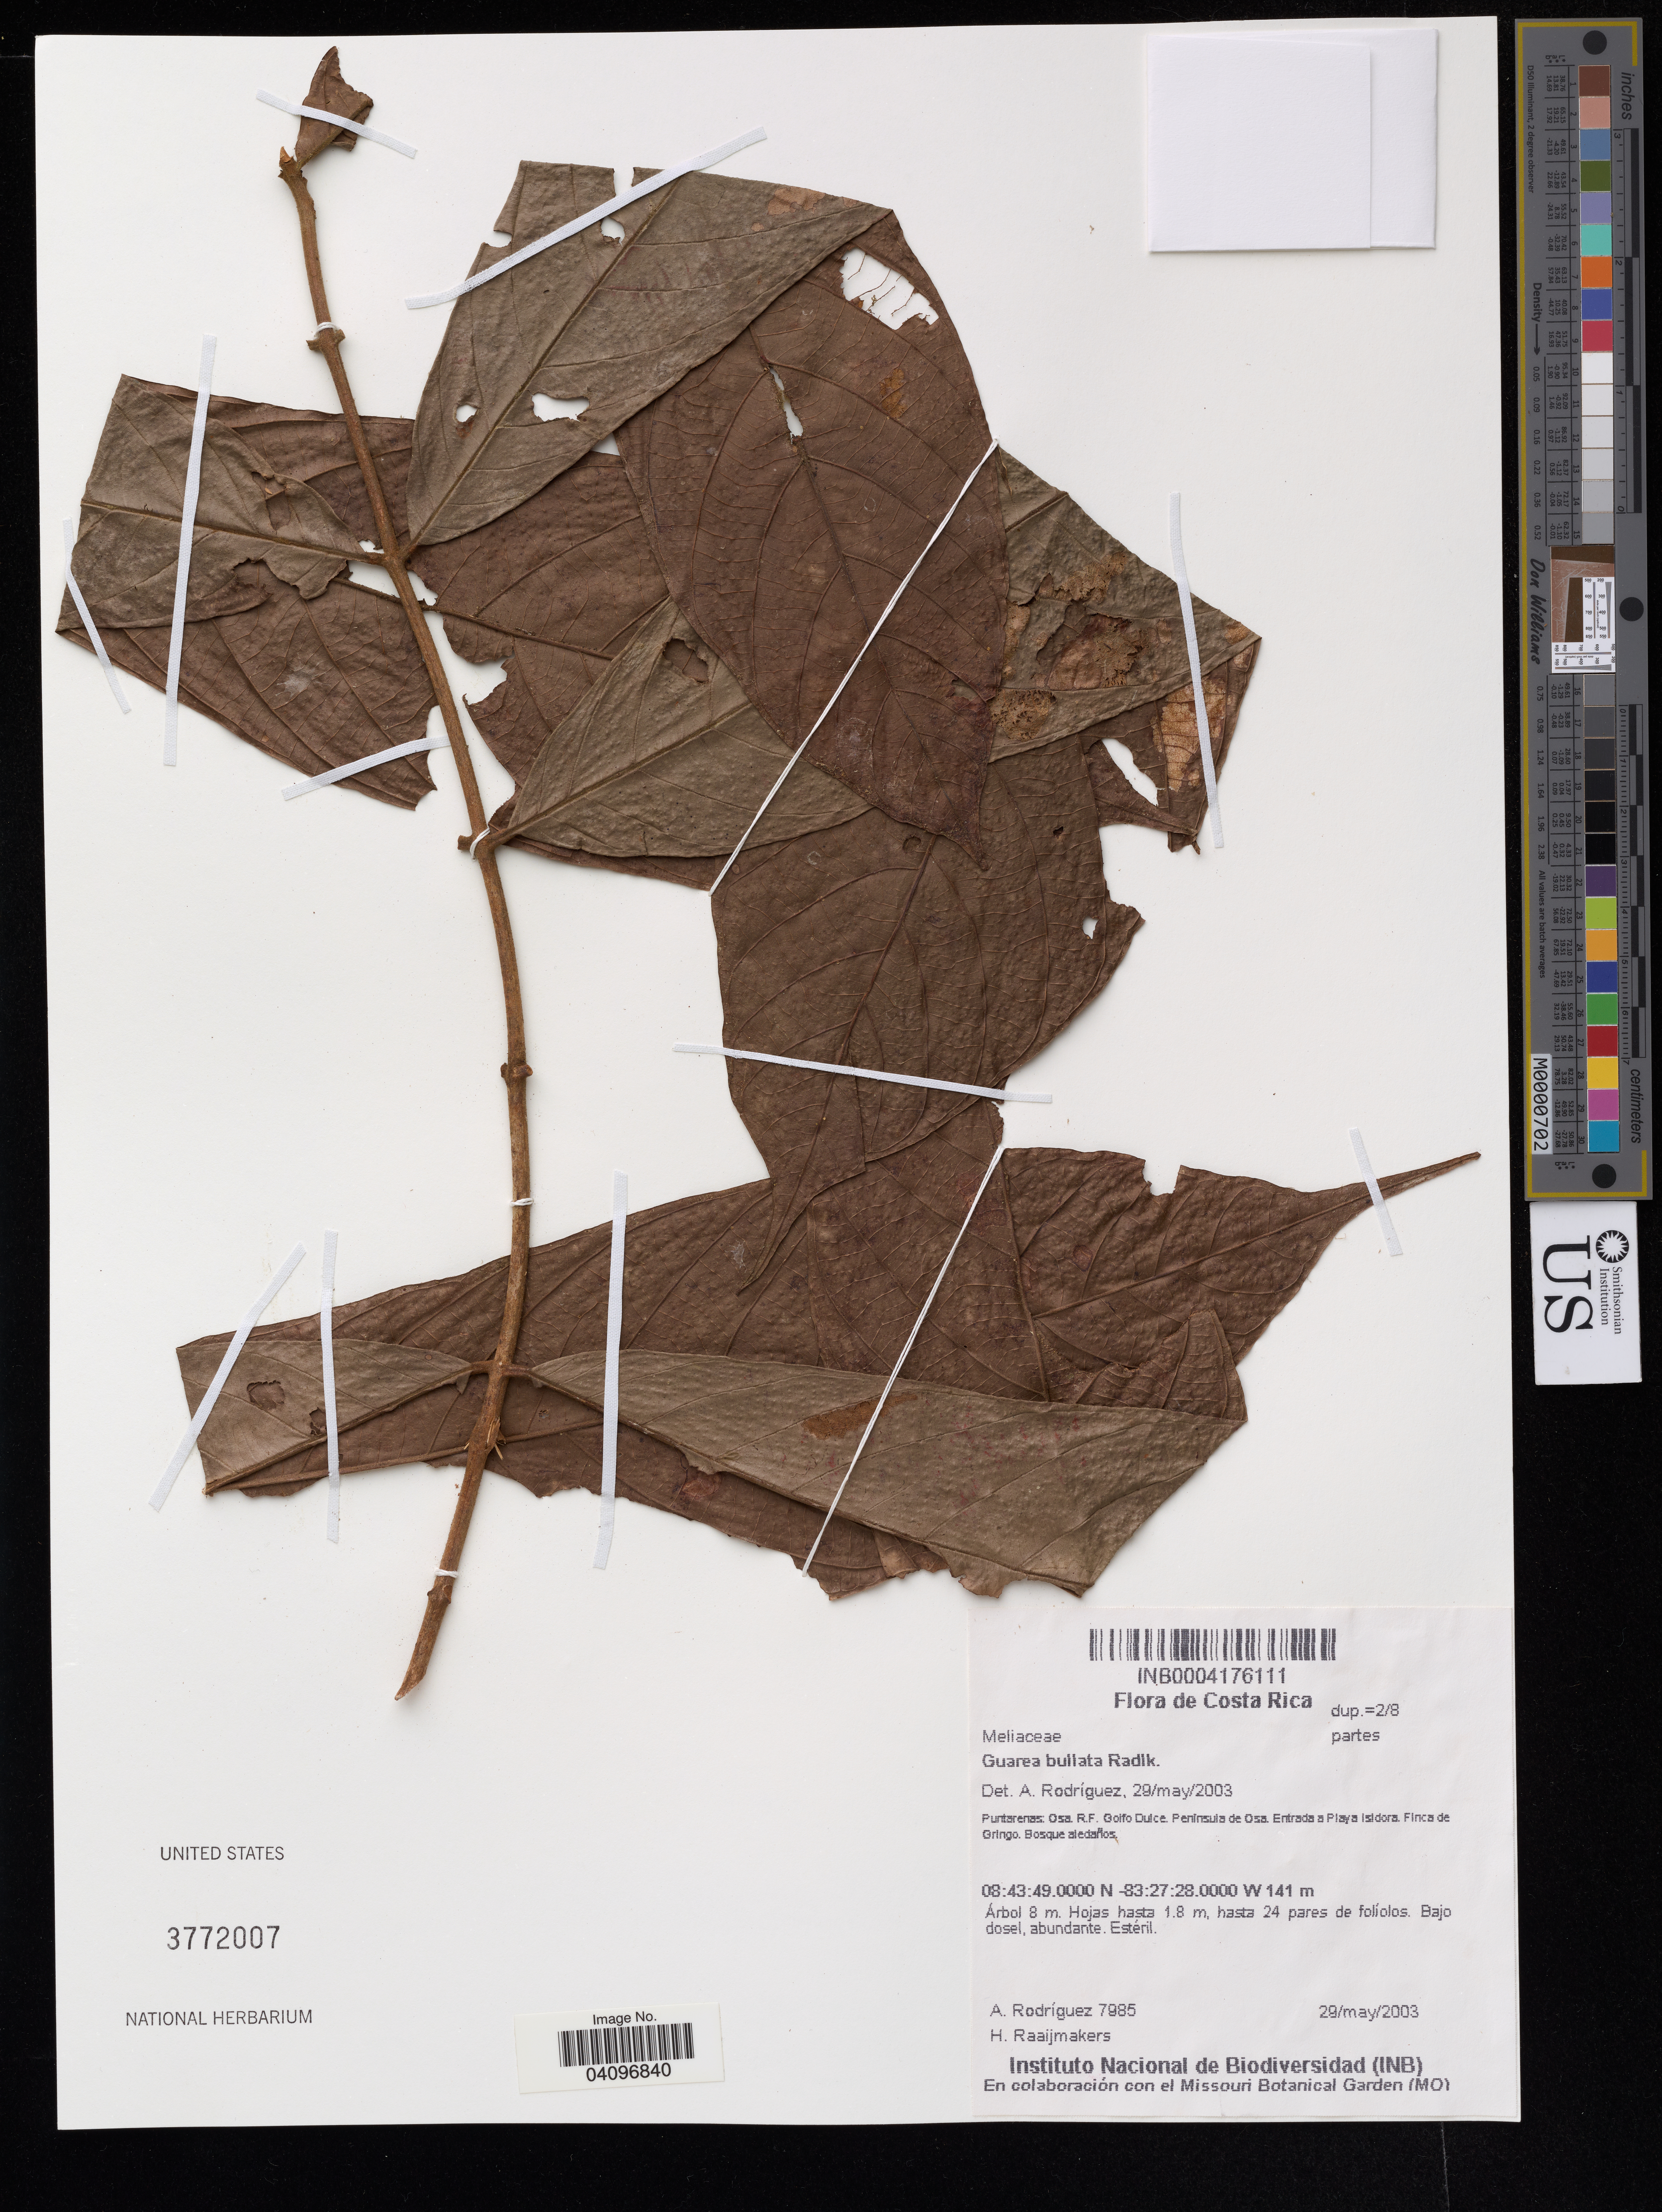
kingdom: Plantae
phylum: Tracheophyta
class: Magnoliopsida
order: Sapindales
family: Meliaceae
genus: Guarea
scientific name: Guarea bullata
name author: Radlk.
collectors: A. Rodríguez & H. Raaijmakers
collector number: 7985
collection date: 2003-05-29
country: Costa Rica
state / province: Puntarenas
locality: Osa. R.F. Golfo Dulce. Península de Osa. Entrada a Playa Isidora. Finca de Gringo.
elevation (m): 141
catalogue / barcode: US 3772007